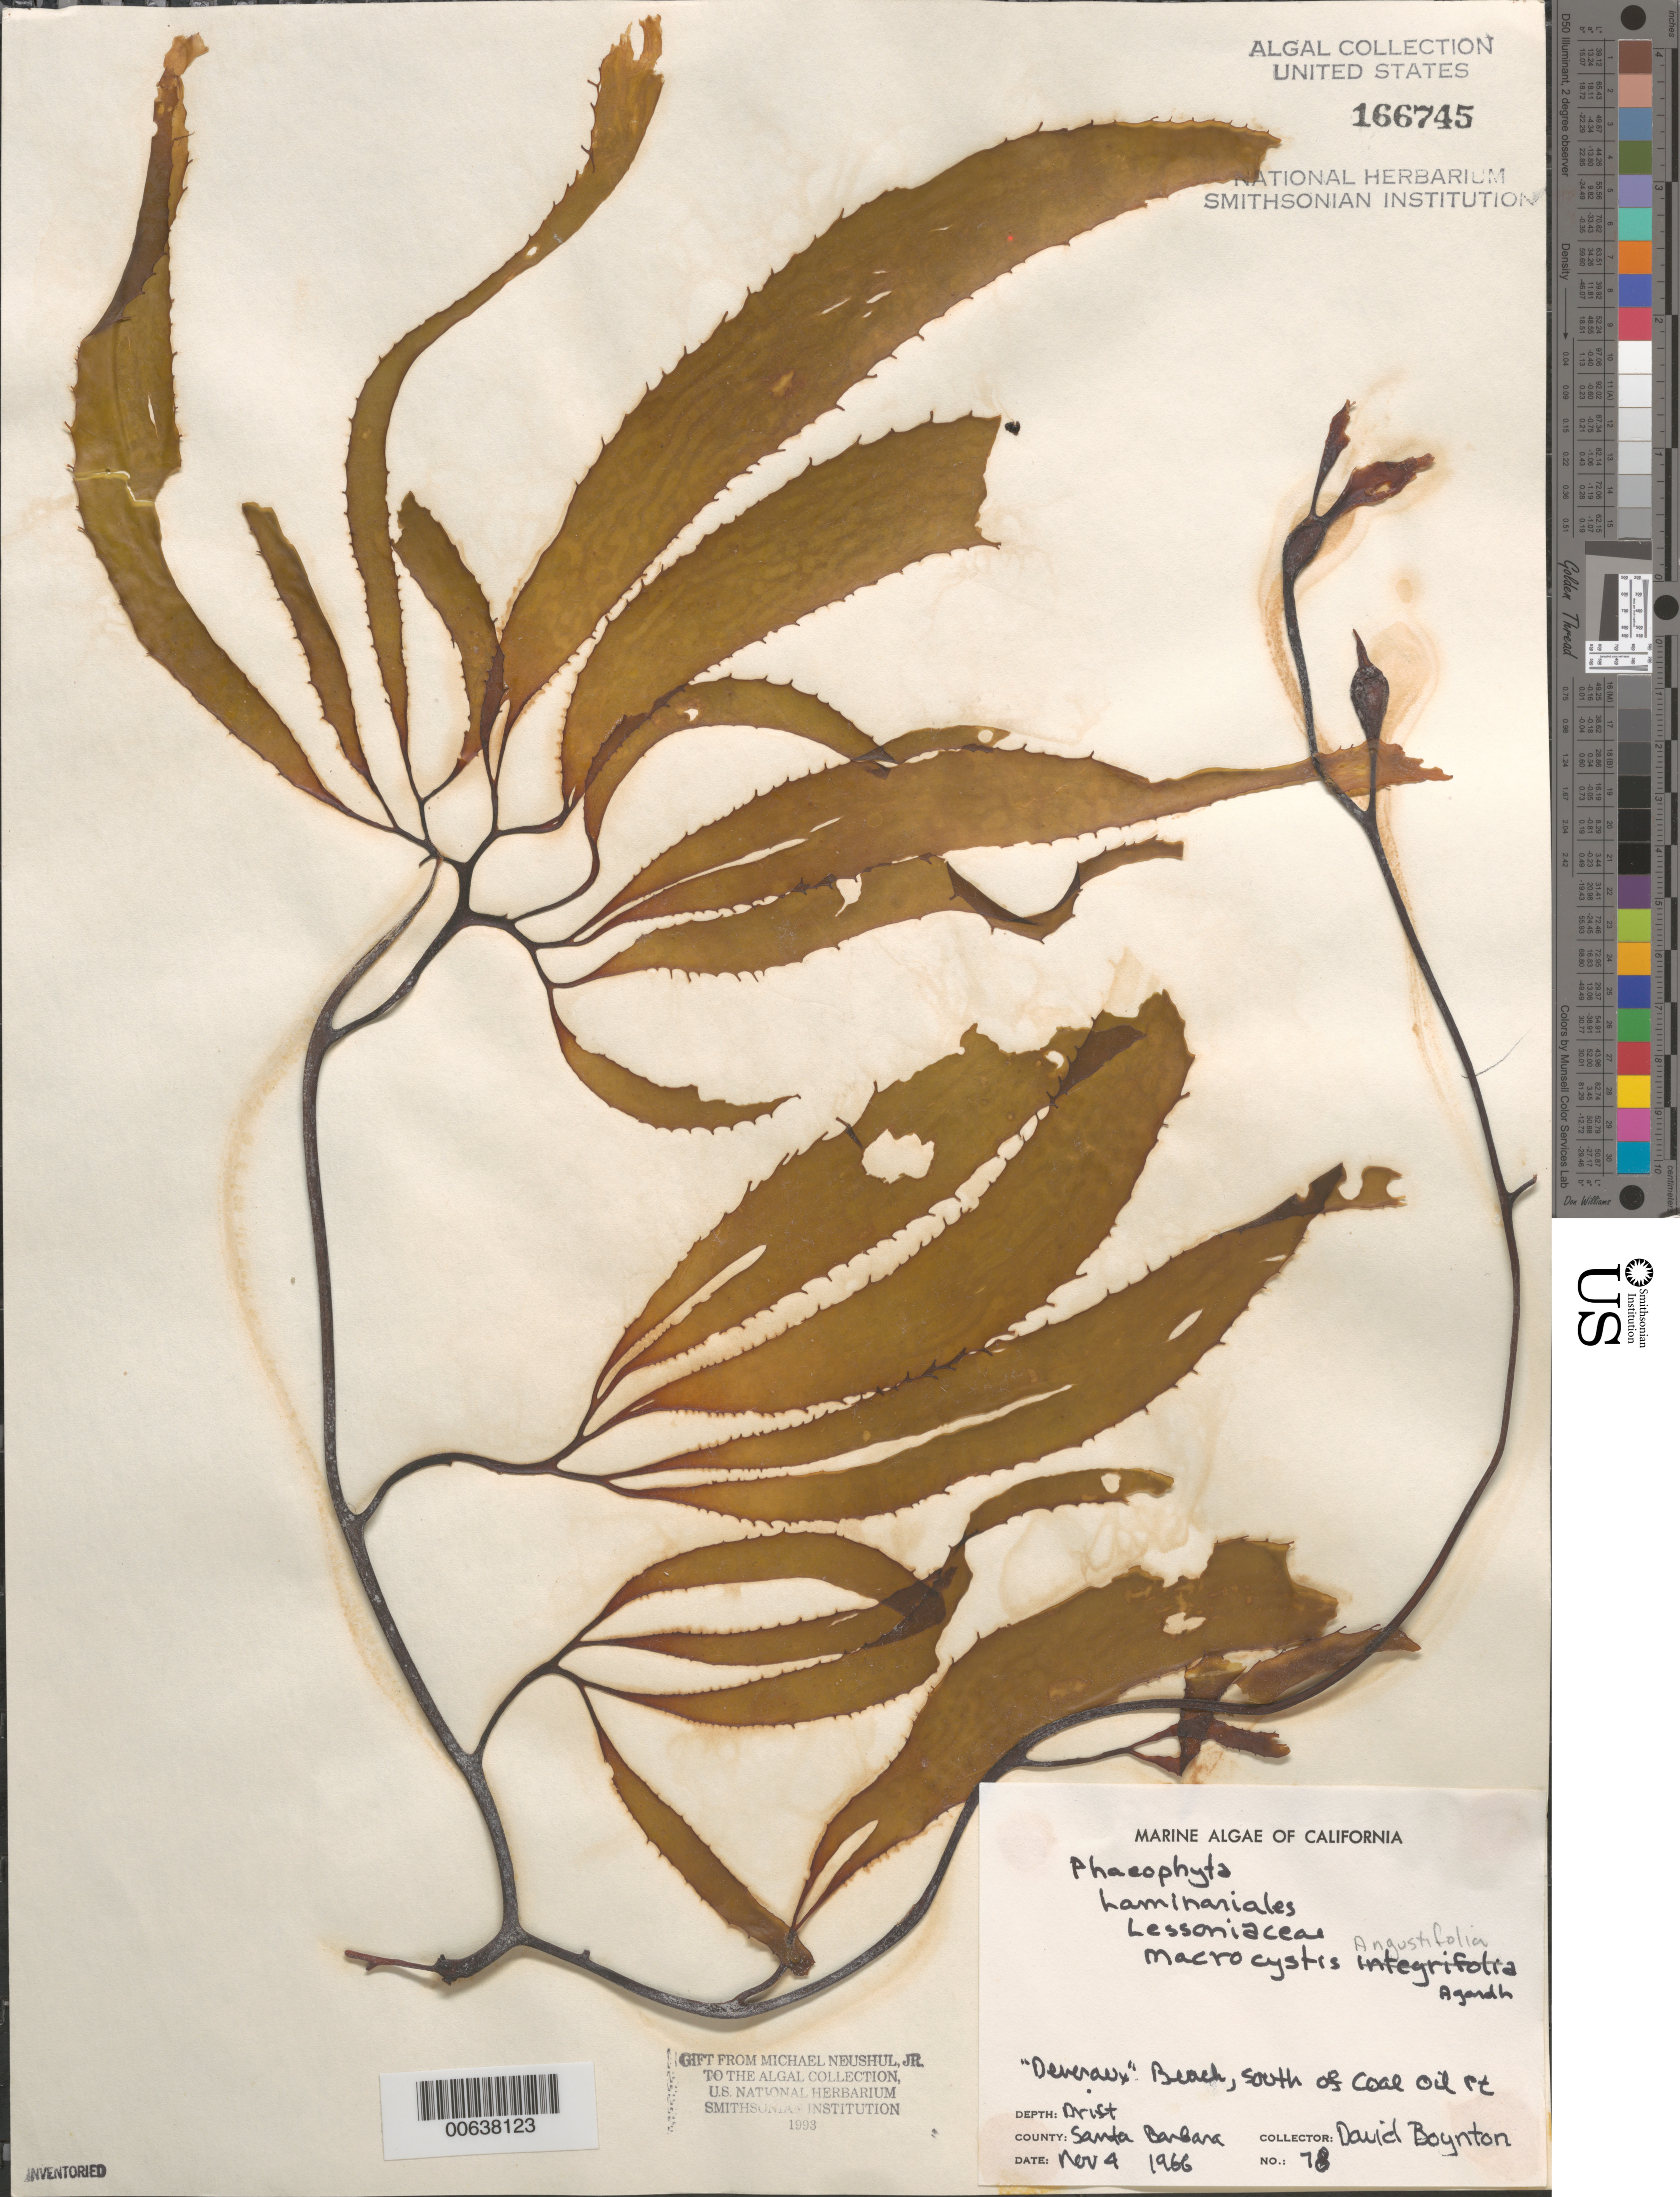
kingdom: Chromista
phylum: Ochrophyta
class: Phaeophyceae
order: Laminariales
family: Laminariaceae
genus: Macrocystis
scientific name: Macrocystis pyrifera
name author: (L.) C. Agardh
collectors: D. Boynton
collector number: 78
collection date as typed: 04 Nov 1966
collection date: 1966-11-04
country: United States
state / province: California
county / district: Santa Barbara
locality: Deveraux Beach, south of Coal Oil Point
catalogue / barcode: US 166745